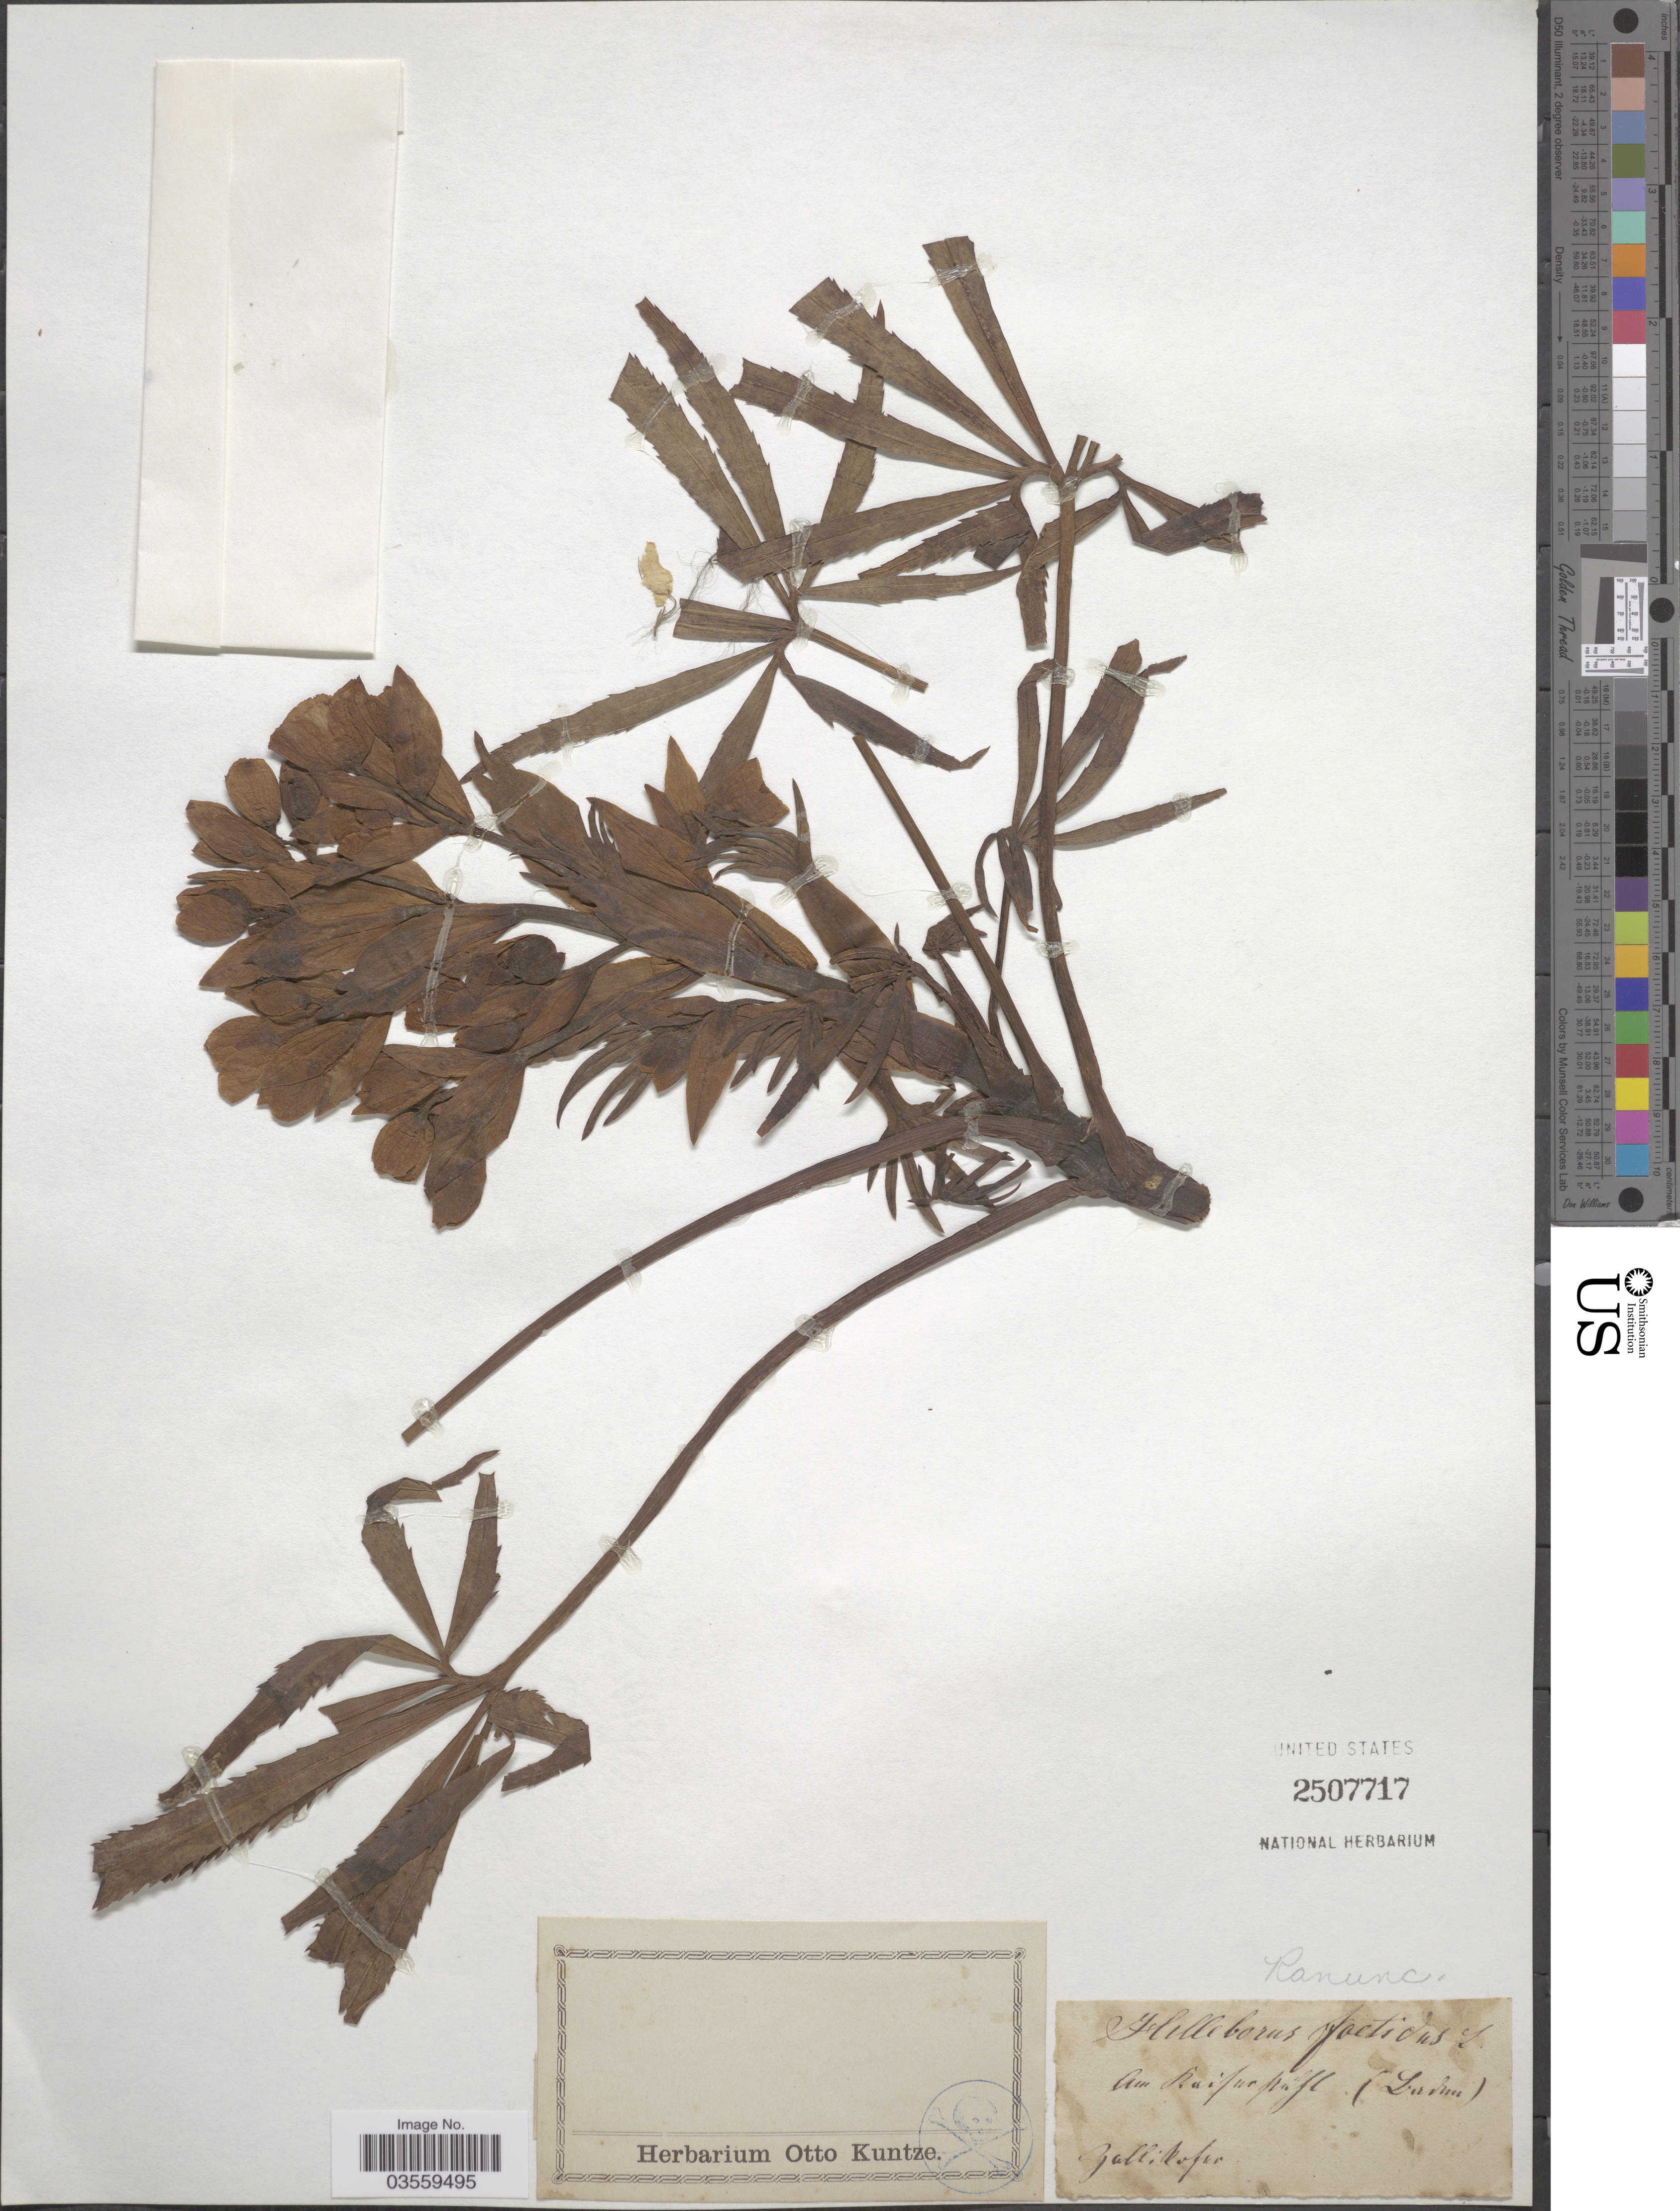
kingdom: Plantae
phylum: Tracheophyta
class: Magnoliopsida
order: Ranunculales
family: Ranunculaceae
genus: Helleborus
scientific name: Helleborus foetidus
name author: L.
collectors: ex herb. Otto Kuntze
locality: Aum Kaifurpufl (Lurdum). Gallikofer. [unsure placement] [interpreted]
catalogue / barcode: US 2507717